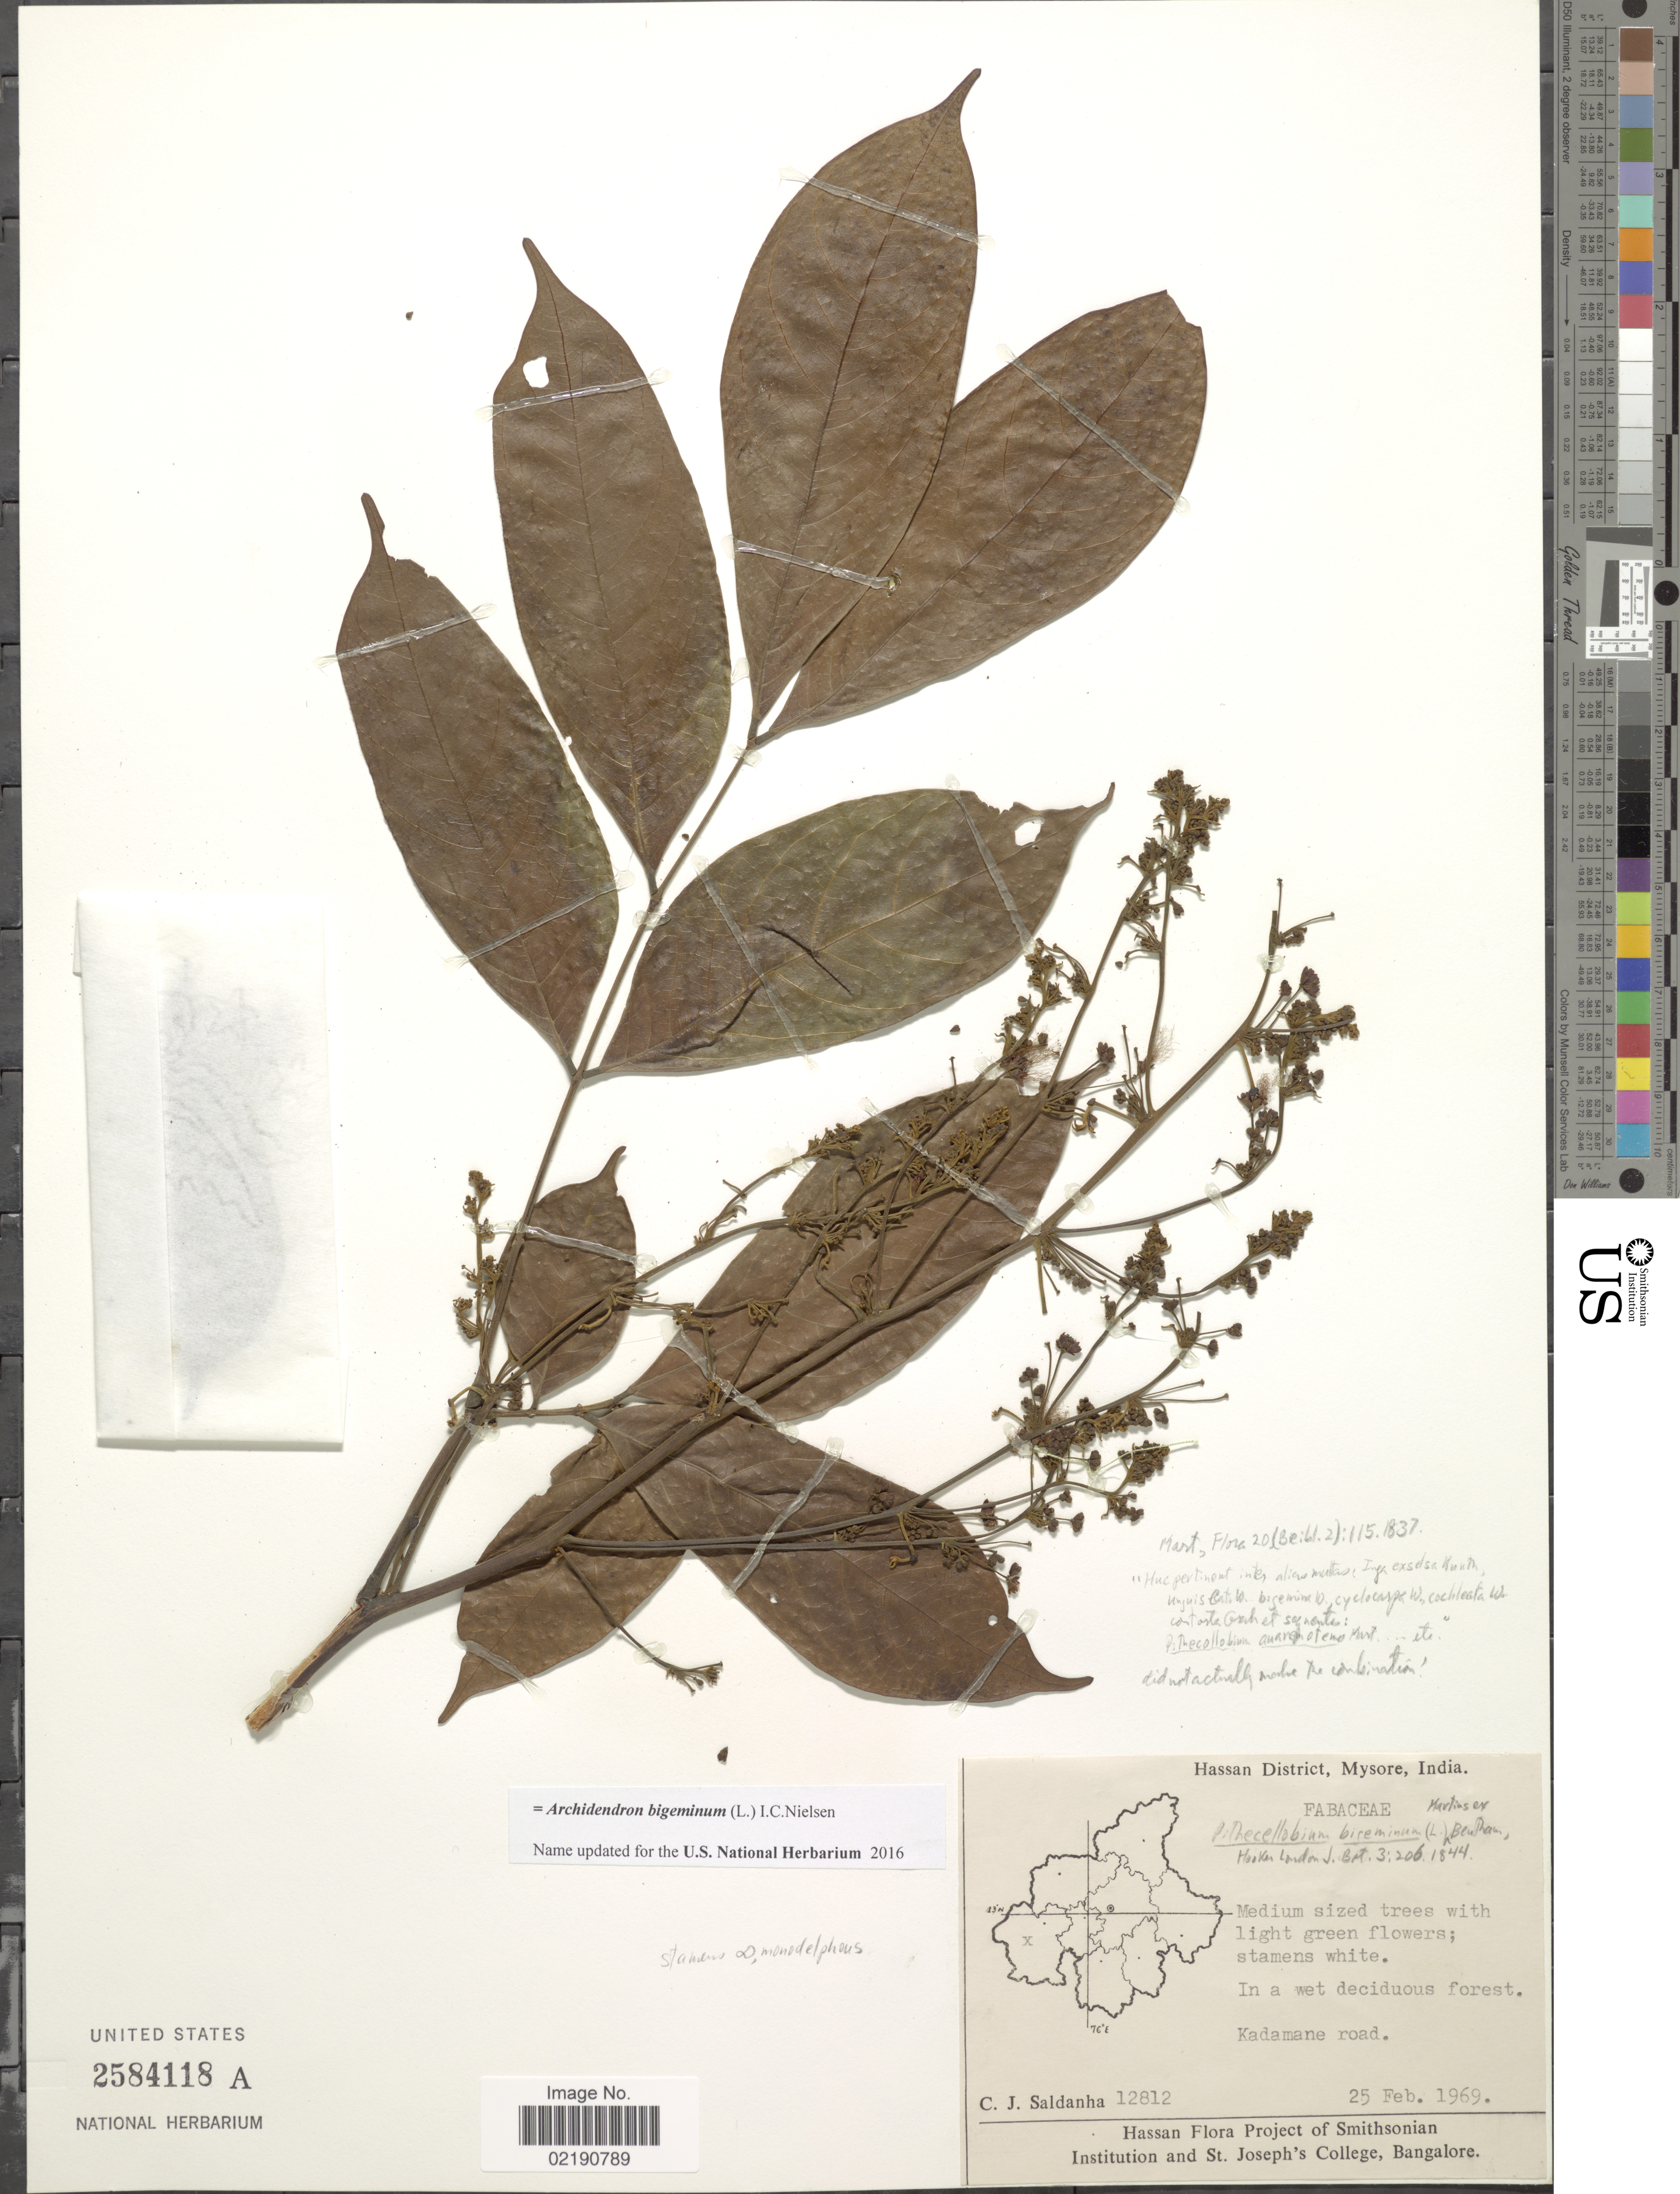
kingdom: Plantae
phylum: Tracheophyta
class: Magnoliopsida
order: Fabales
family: Fabaceae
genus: Archidendron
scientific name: Archidendron bigeminum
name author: I.C. Nielsen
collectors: C. J. Saldanha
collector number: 12812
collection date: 1969-02-25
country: India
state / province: Karnataka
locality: Hassan District, Mysore, Kadamane road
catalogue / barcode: US 2584118A